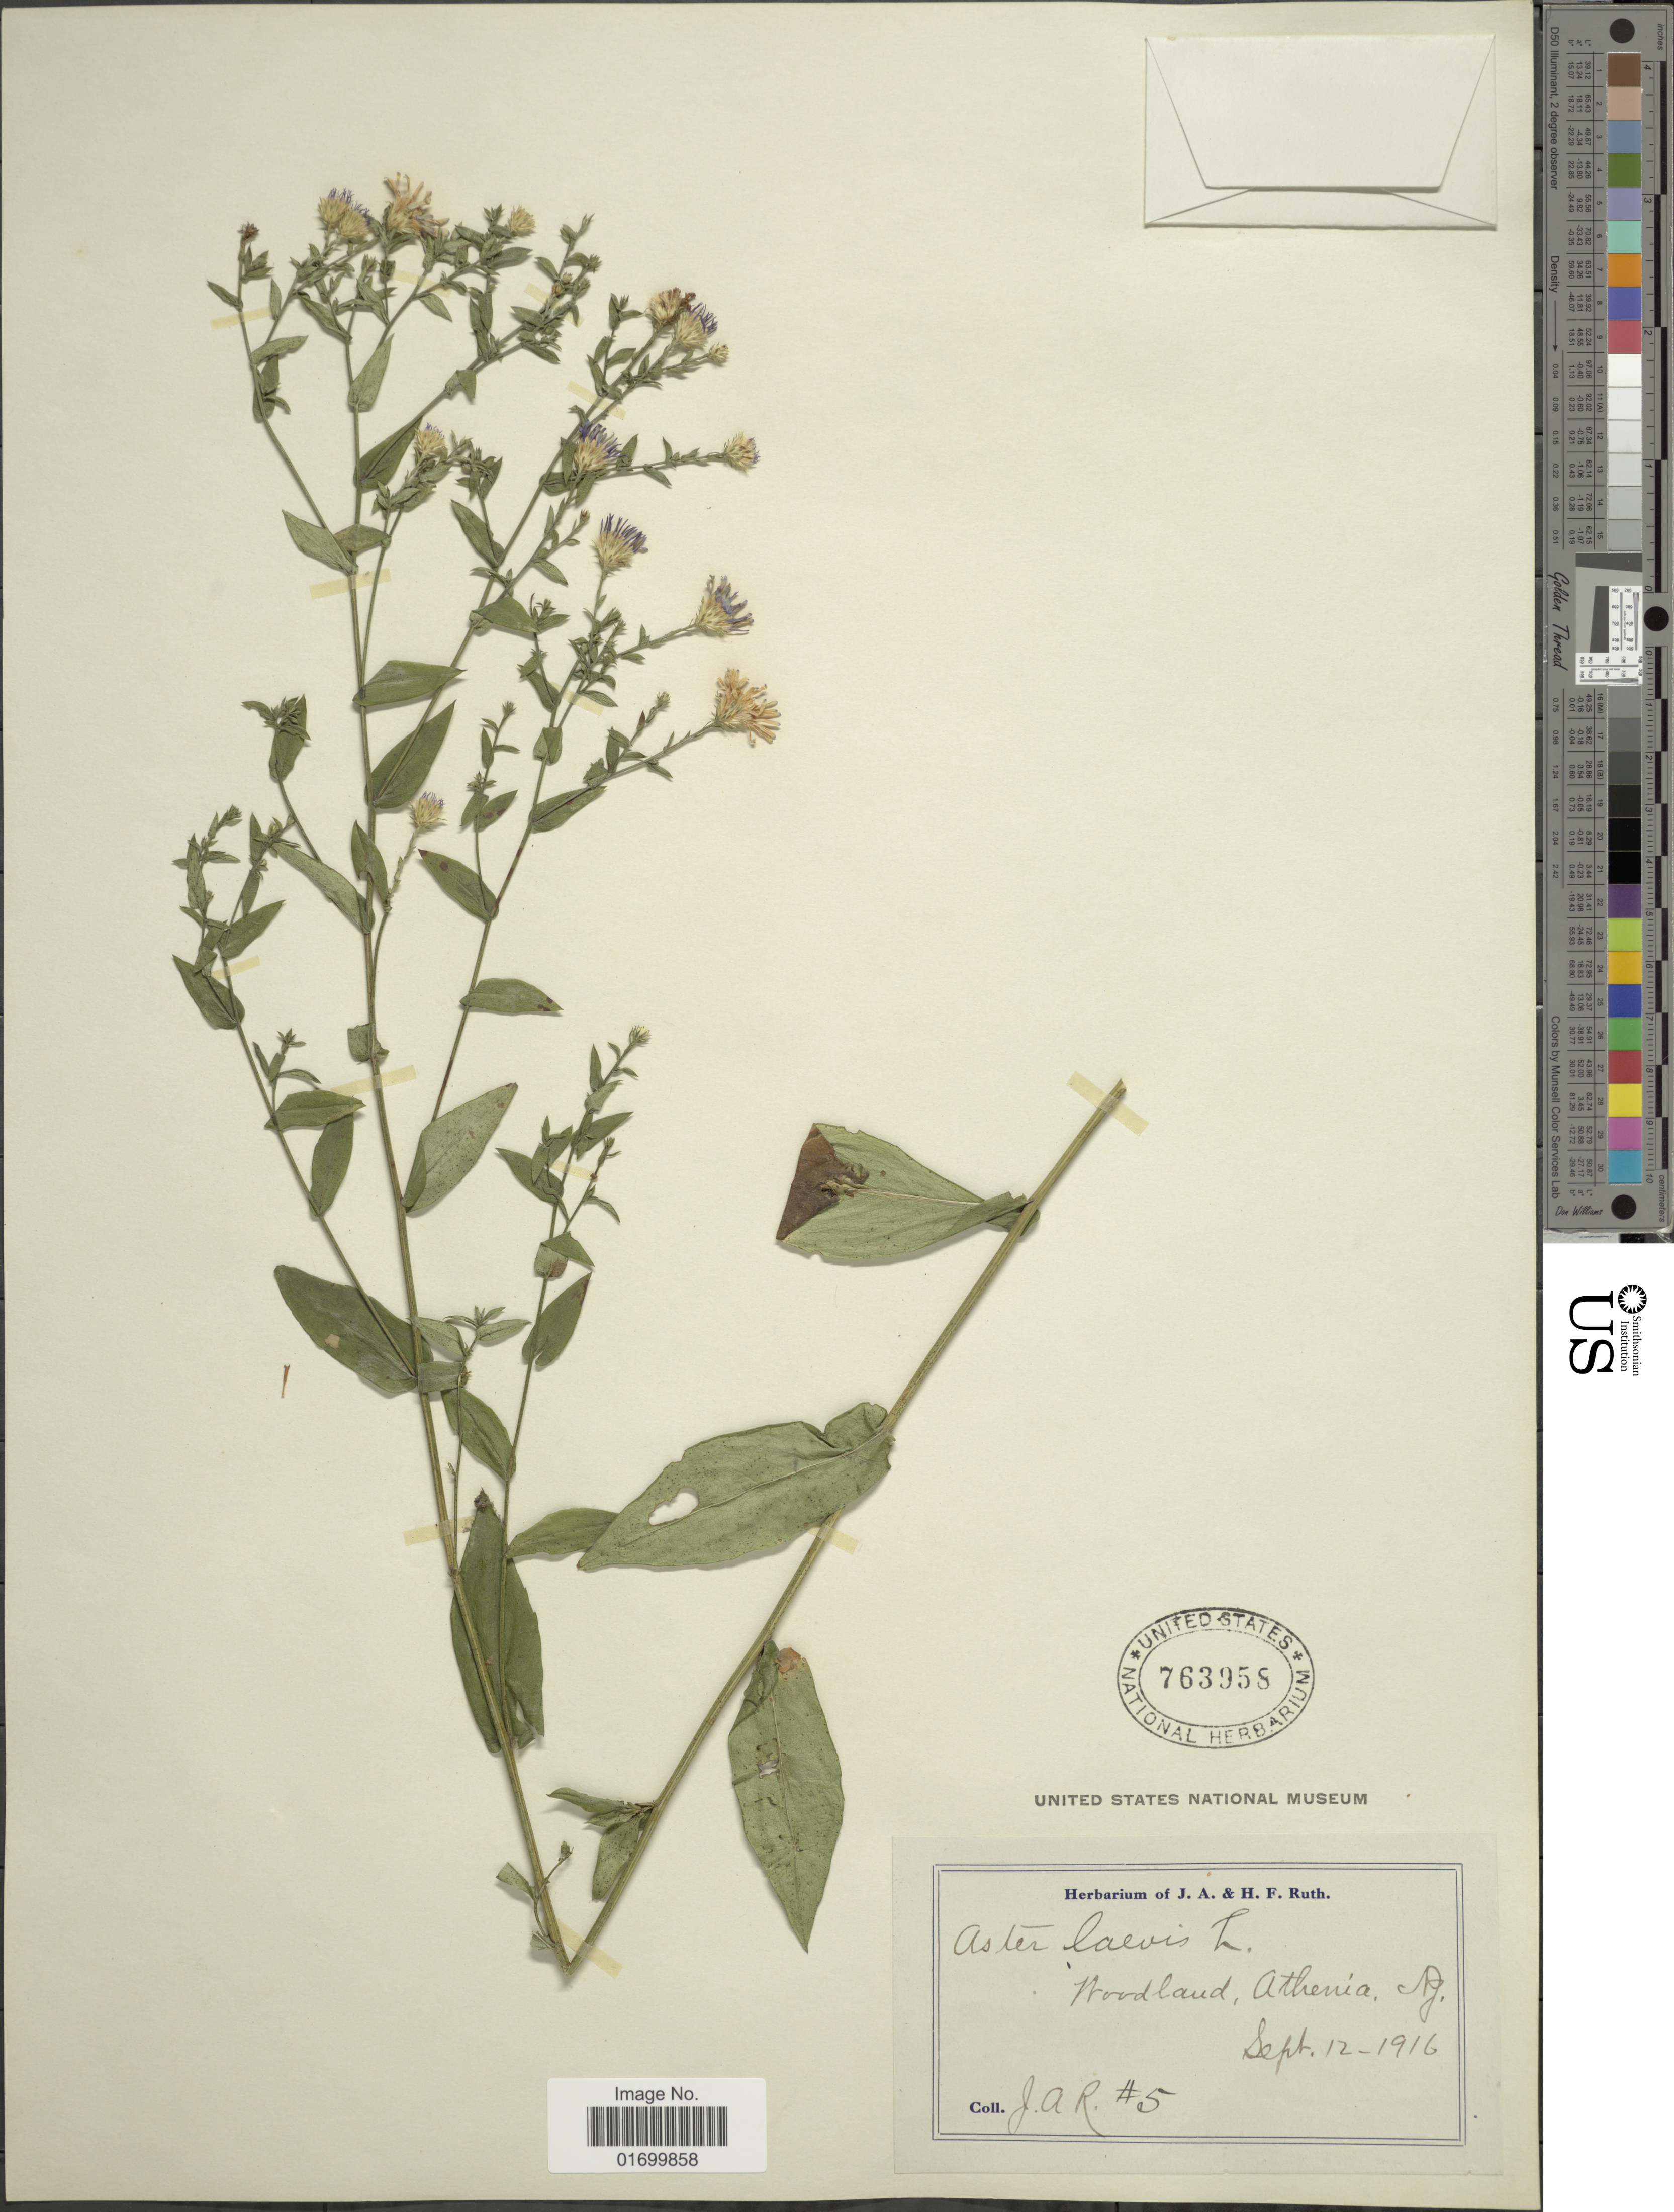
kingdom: Plantae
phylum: Tracheophyta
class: Magnoliopsida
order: Asterales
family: Asteraceae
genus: Symphyotrichum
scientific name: Symphyotrichum laeve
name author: (L.) Á. Löve & D. Löve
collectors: J. Ruth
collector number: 5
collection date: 1916-08-12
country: United States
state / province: New York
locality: Woodland, Athenia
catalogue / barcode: US 763958